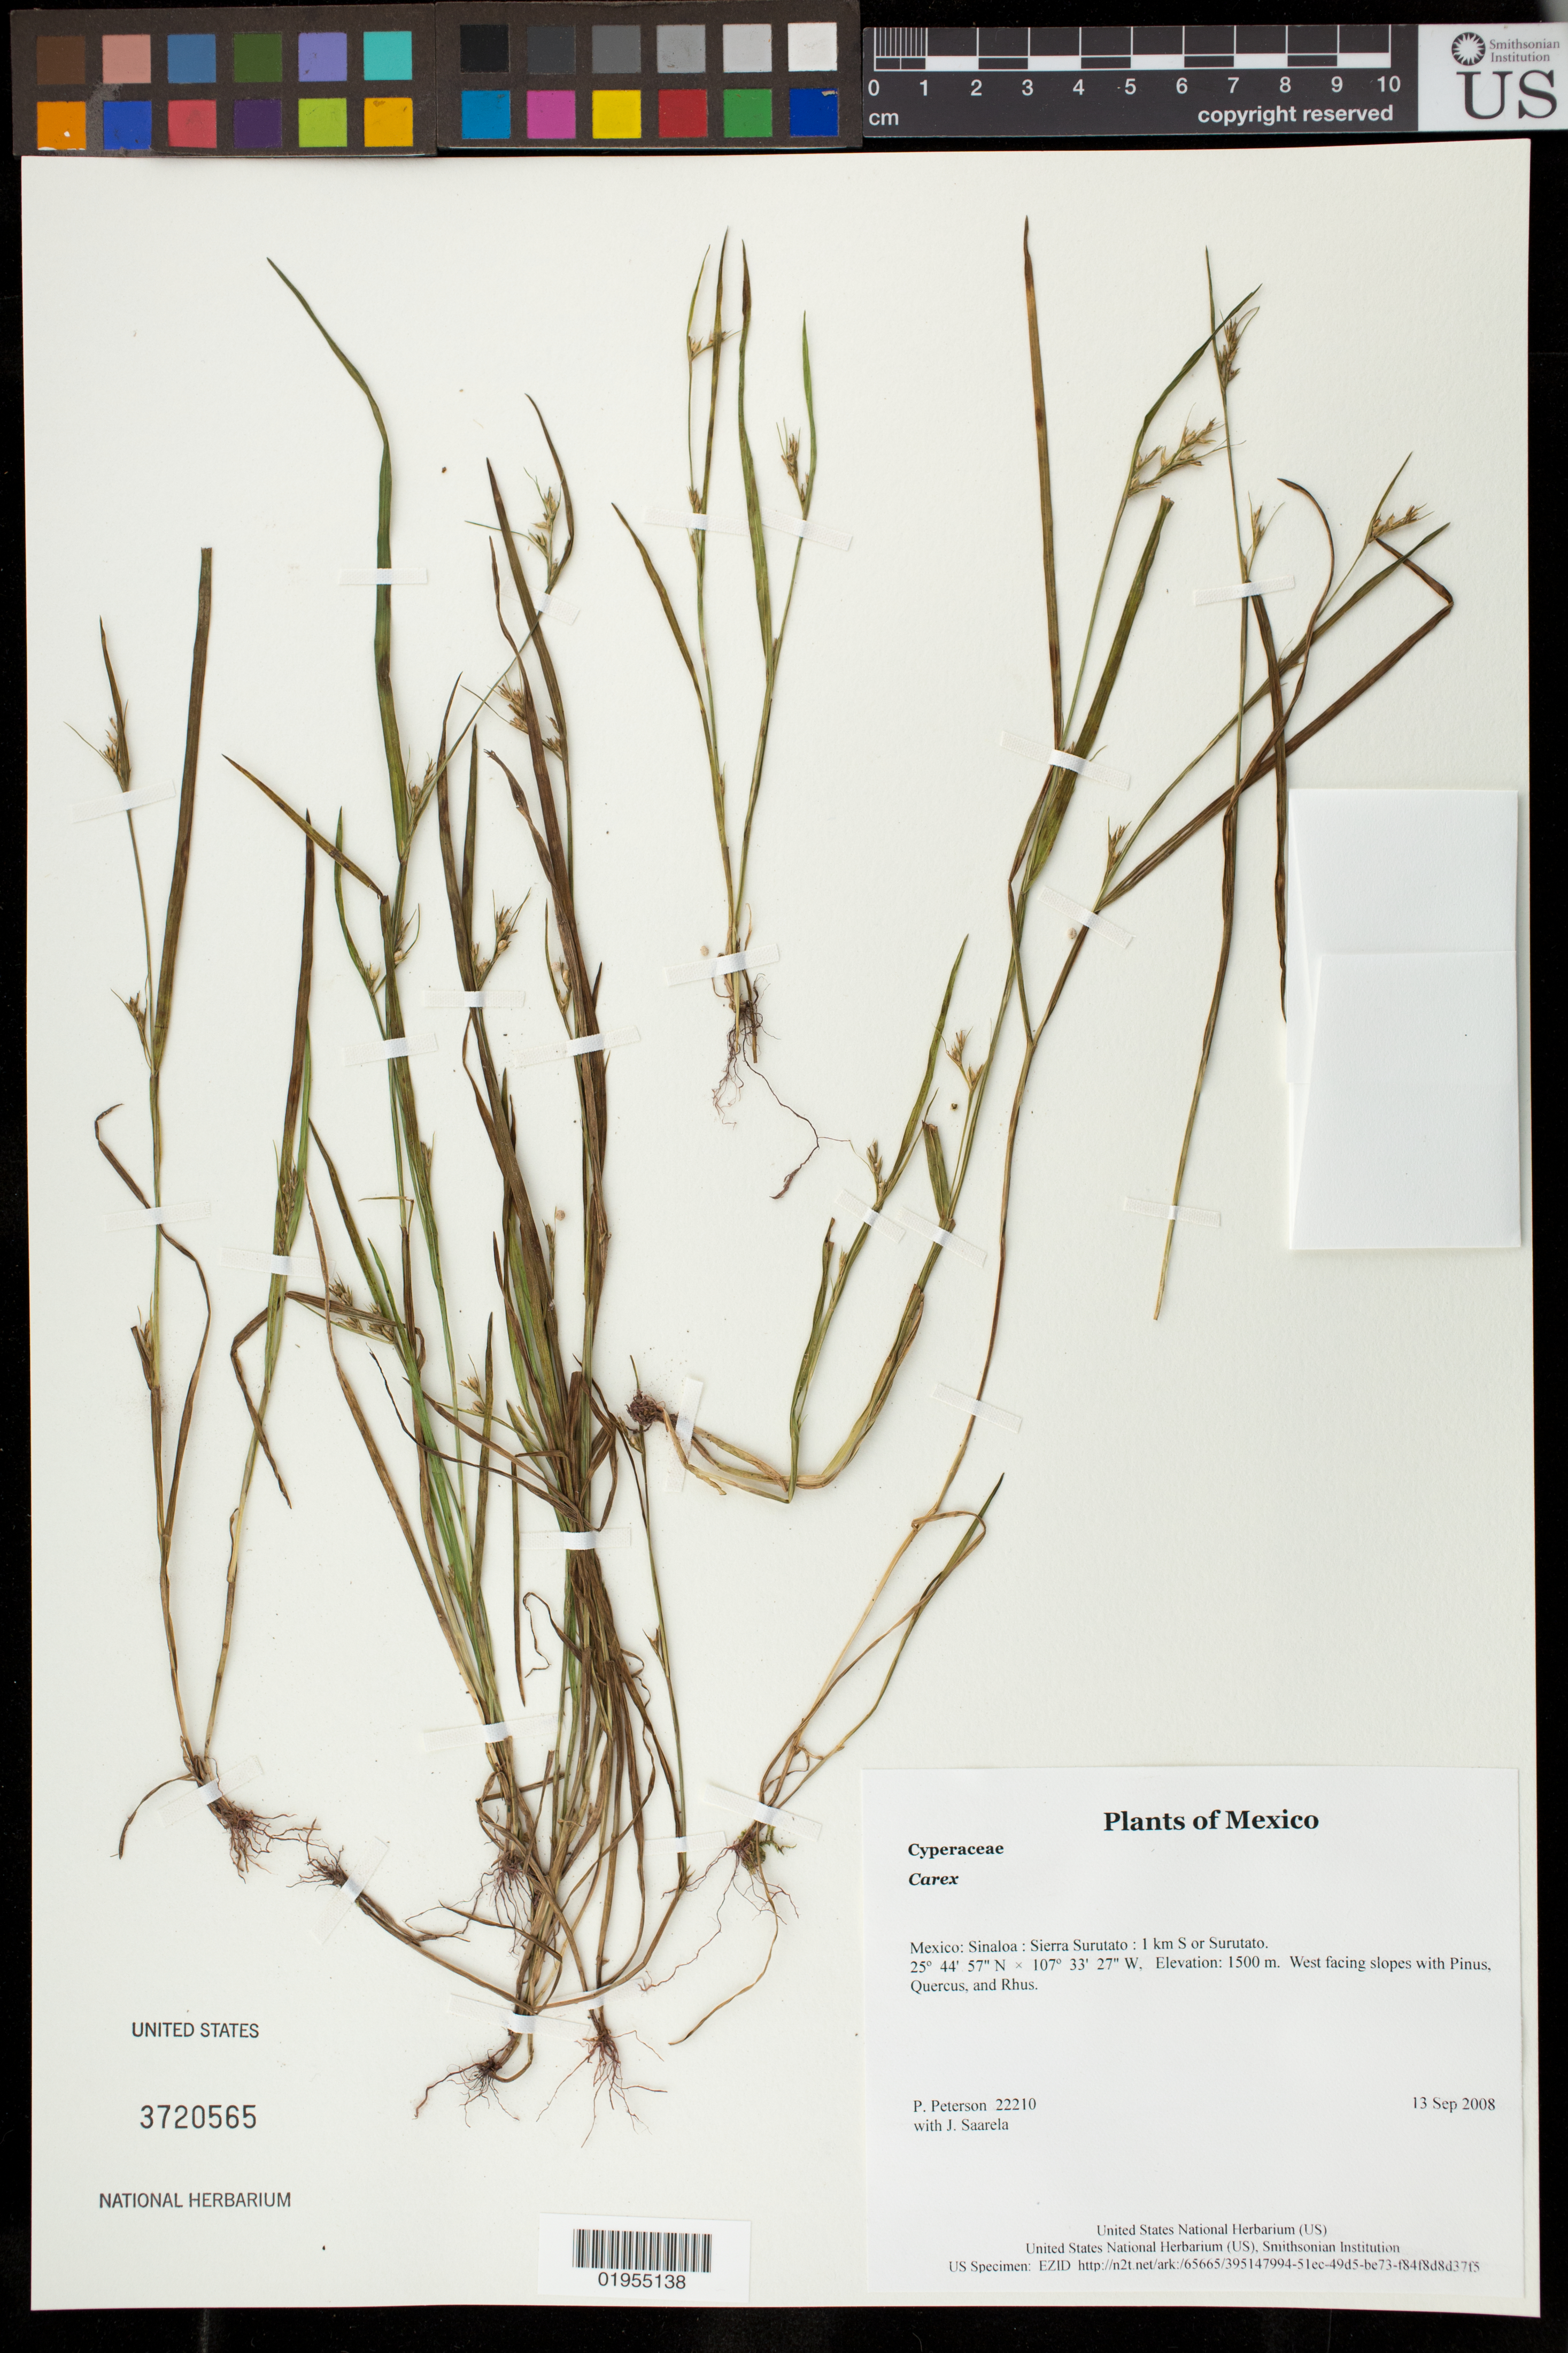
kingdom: Plantae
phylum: Tracheophyta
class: Liliopsida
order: Poales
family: Cyperaceae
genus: Scleria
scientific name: Scleria muehlenbergii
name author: Steud.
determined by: Strong, Mark T., (BOT), Smithsonian Institution - National Museum of Natural History (UNITED STATES)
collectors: P. M. Peterson & J. Saarela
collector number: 22210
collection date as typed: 13 Sep 2008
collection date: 2008-09-13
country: Mexico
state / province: Sinaloa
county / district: Sierra Surutato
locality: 1 km S or Surutato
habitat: West facing slopes with Pinus, Quercus, and Rhus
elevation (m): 1500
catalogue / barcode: US 3720565